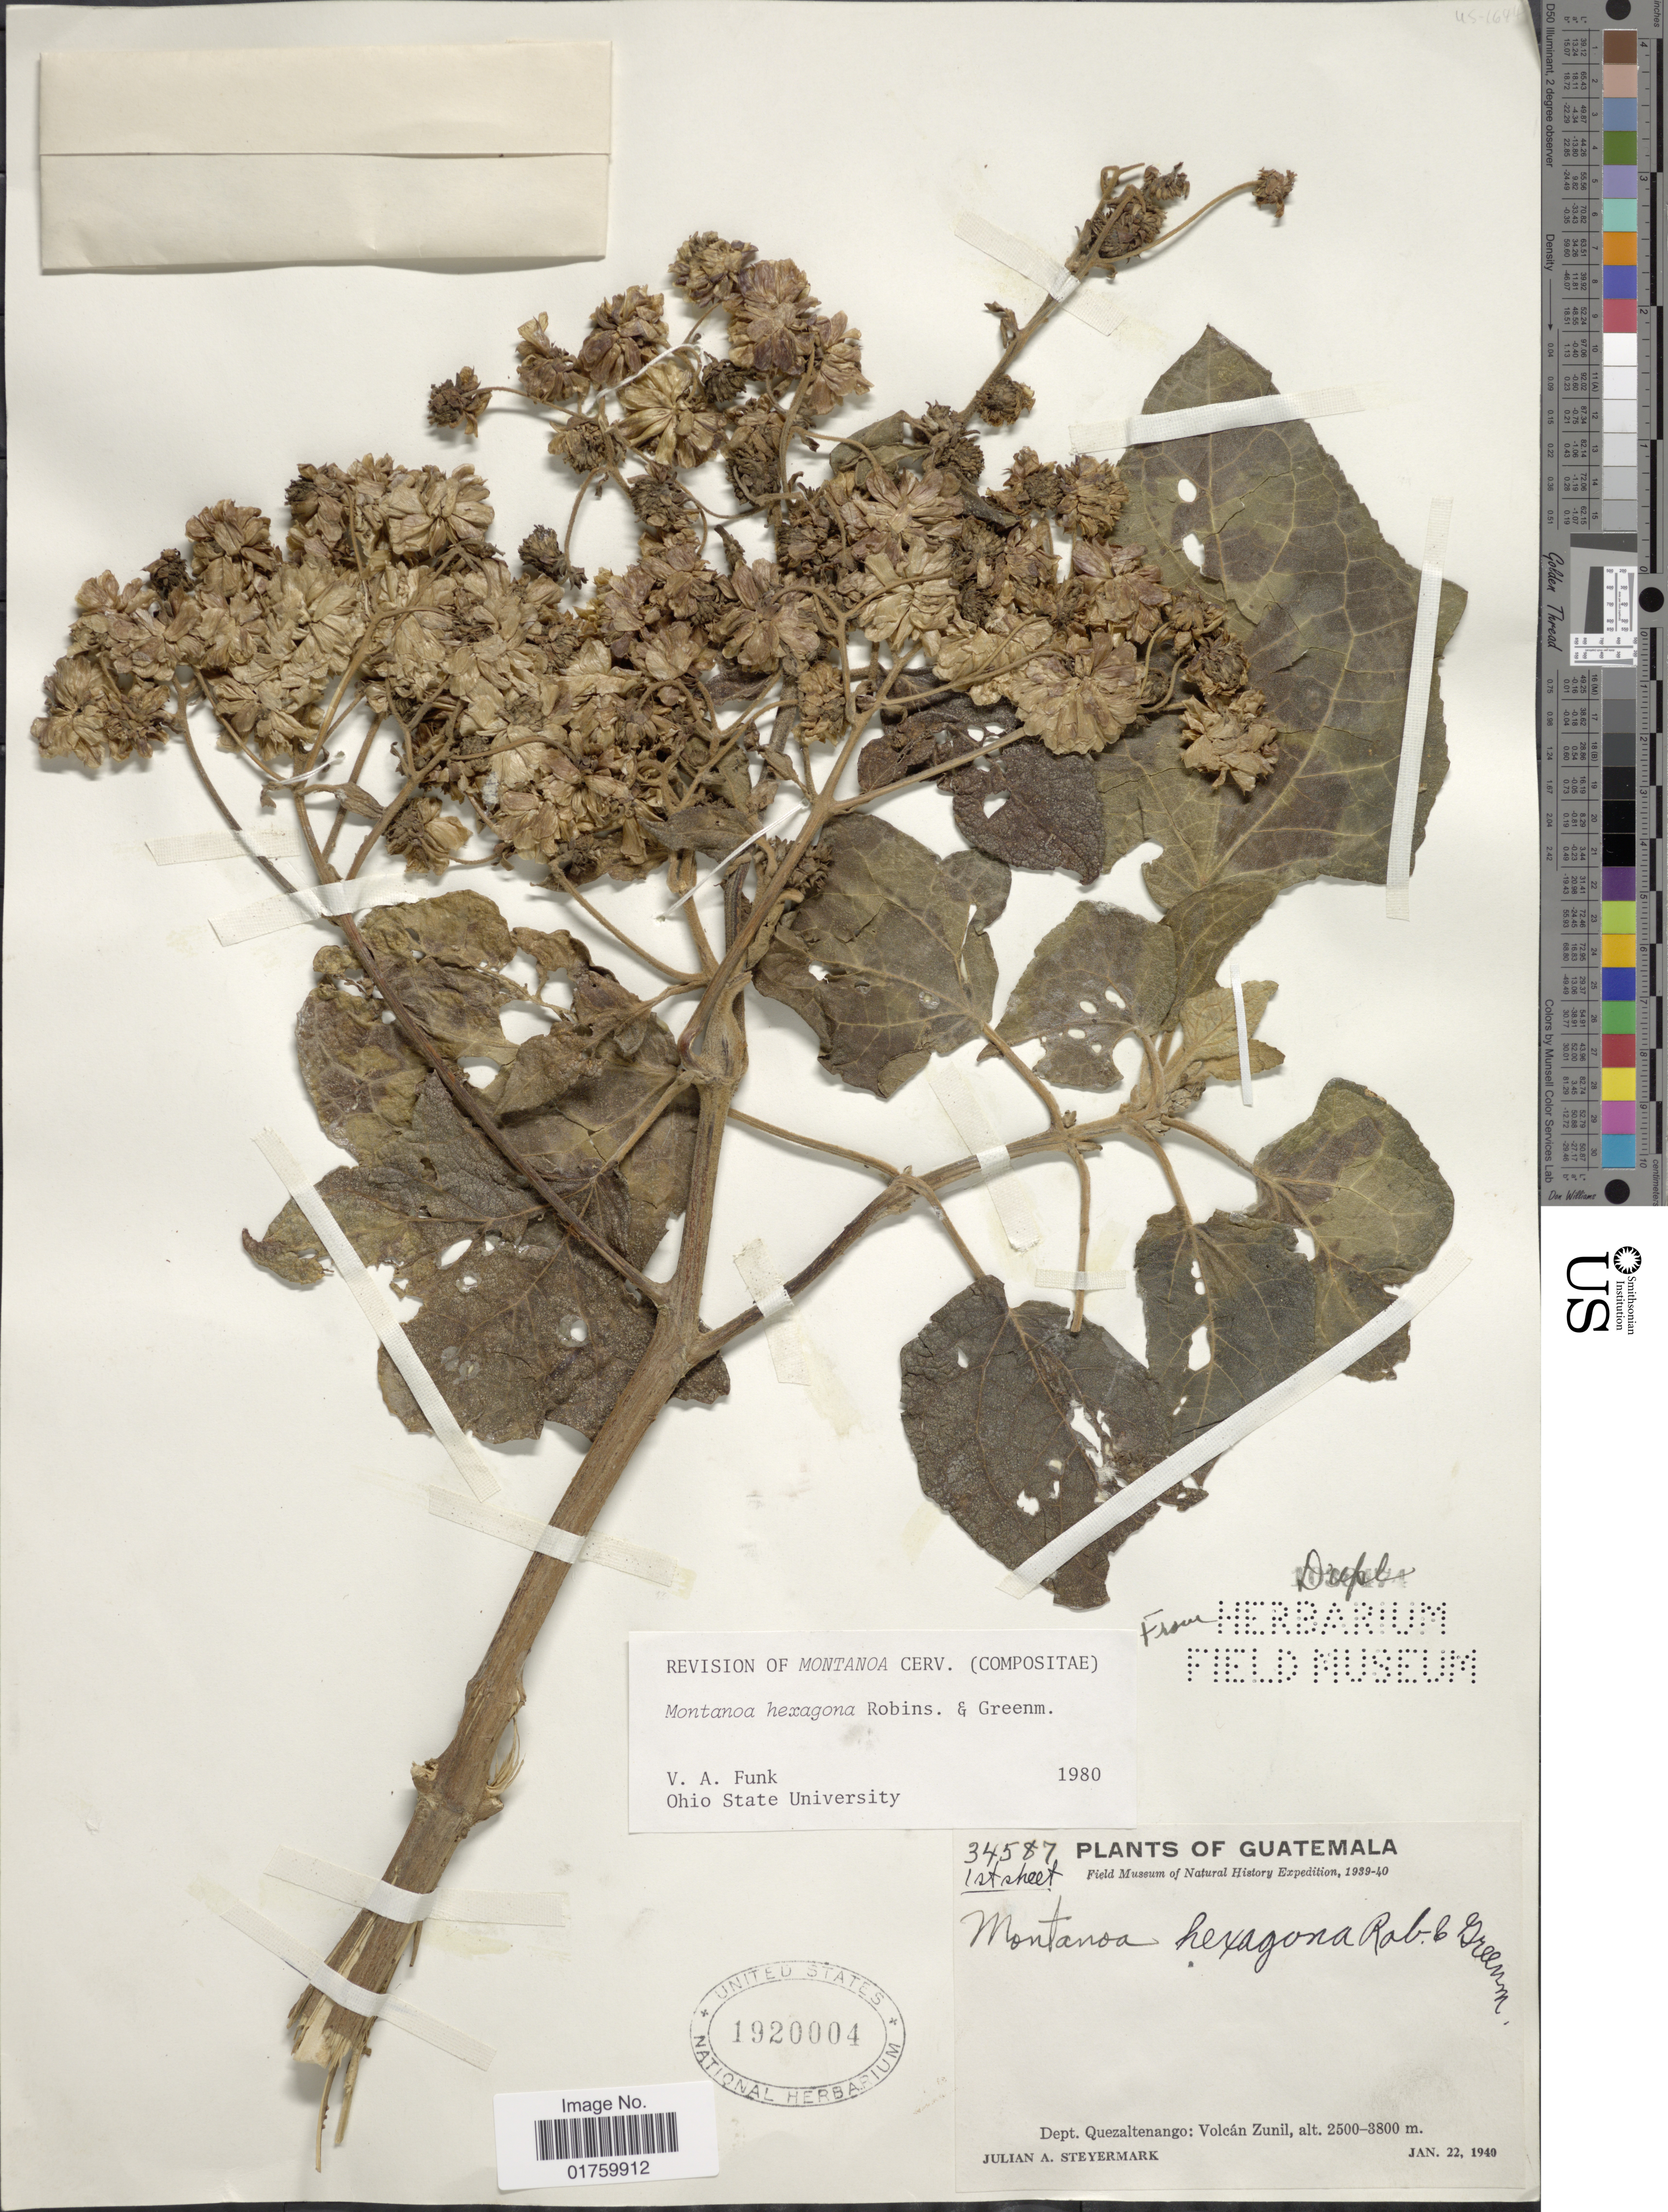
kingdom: Plantae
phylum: Tracheophyta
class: Magnoliopsida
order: Asterales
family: Asteraceae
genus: Montanoa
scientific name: Montanoa hexagona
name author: B.L. Rob. & Greenm.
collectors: J. Steyermark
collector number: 34587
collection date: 1940-01-22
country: Guatemala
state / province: Quetzaltenango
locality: Volcan Zunil.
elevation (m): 2500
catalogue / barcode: US 1920004